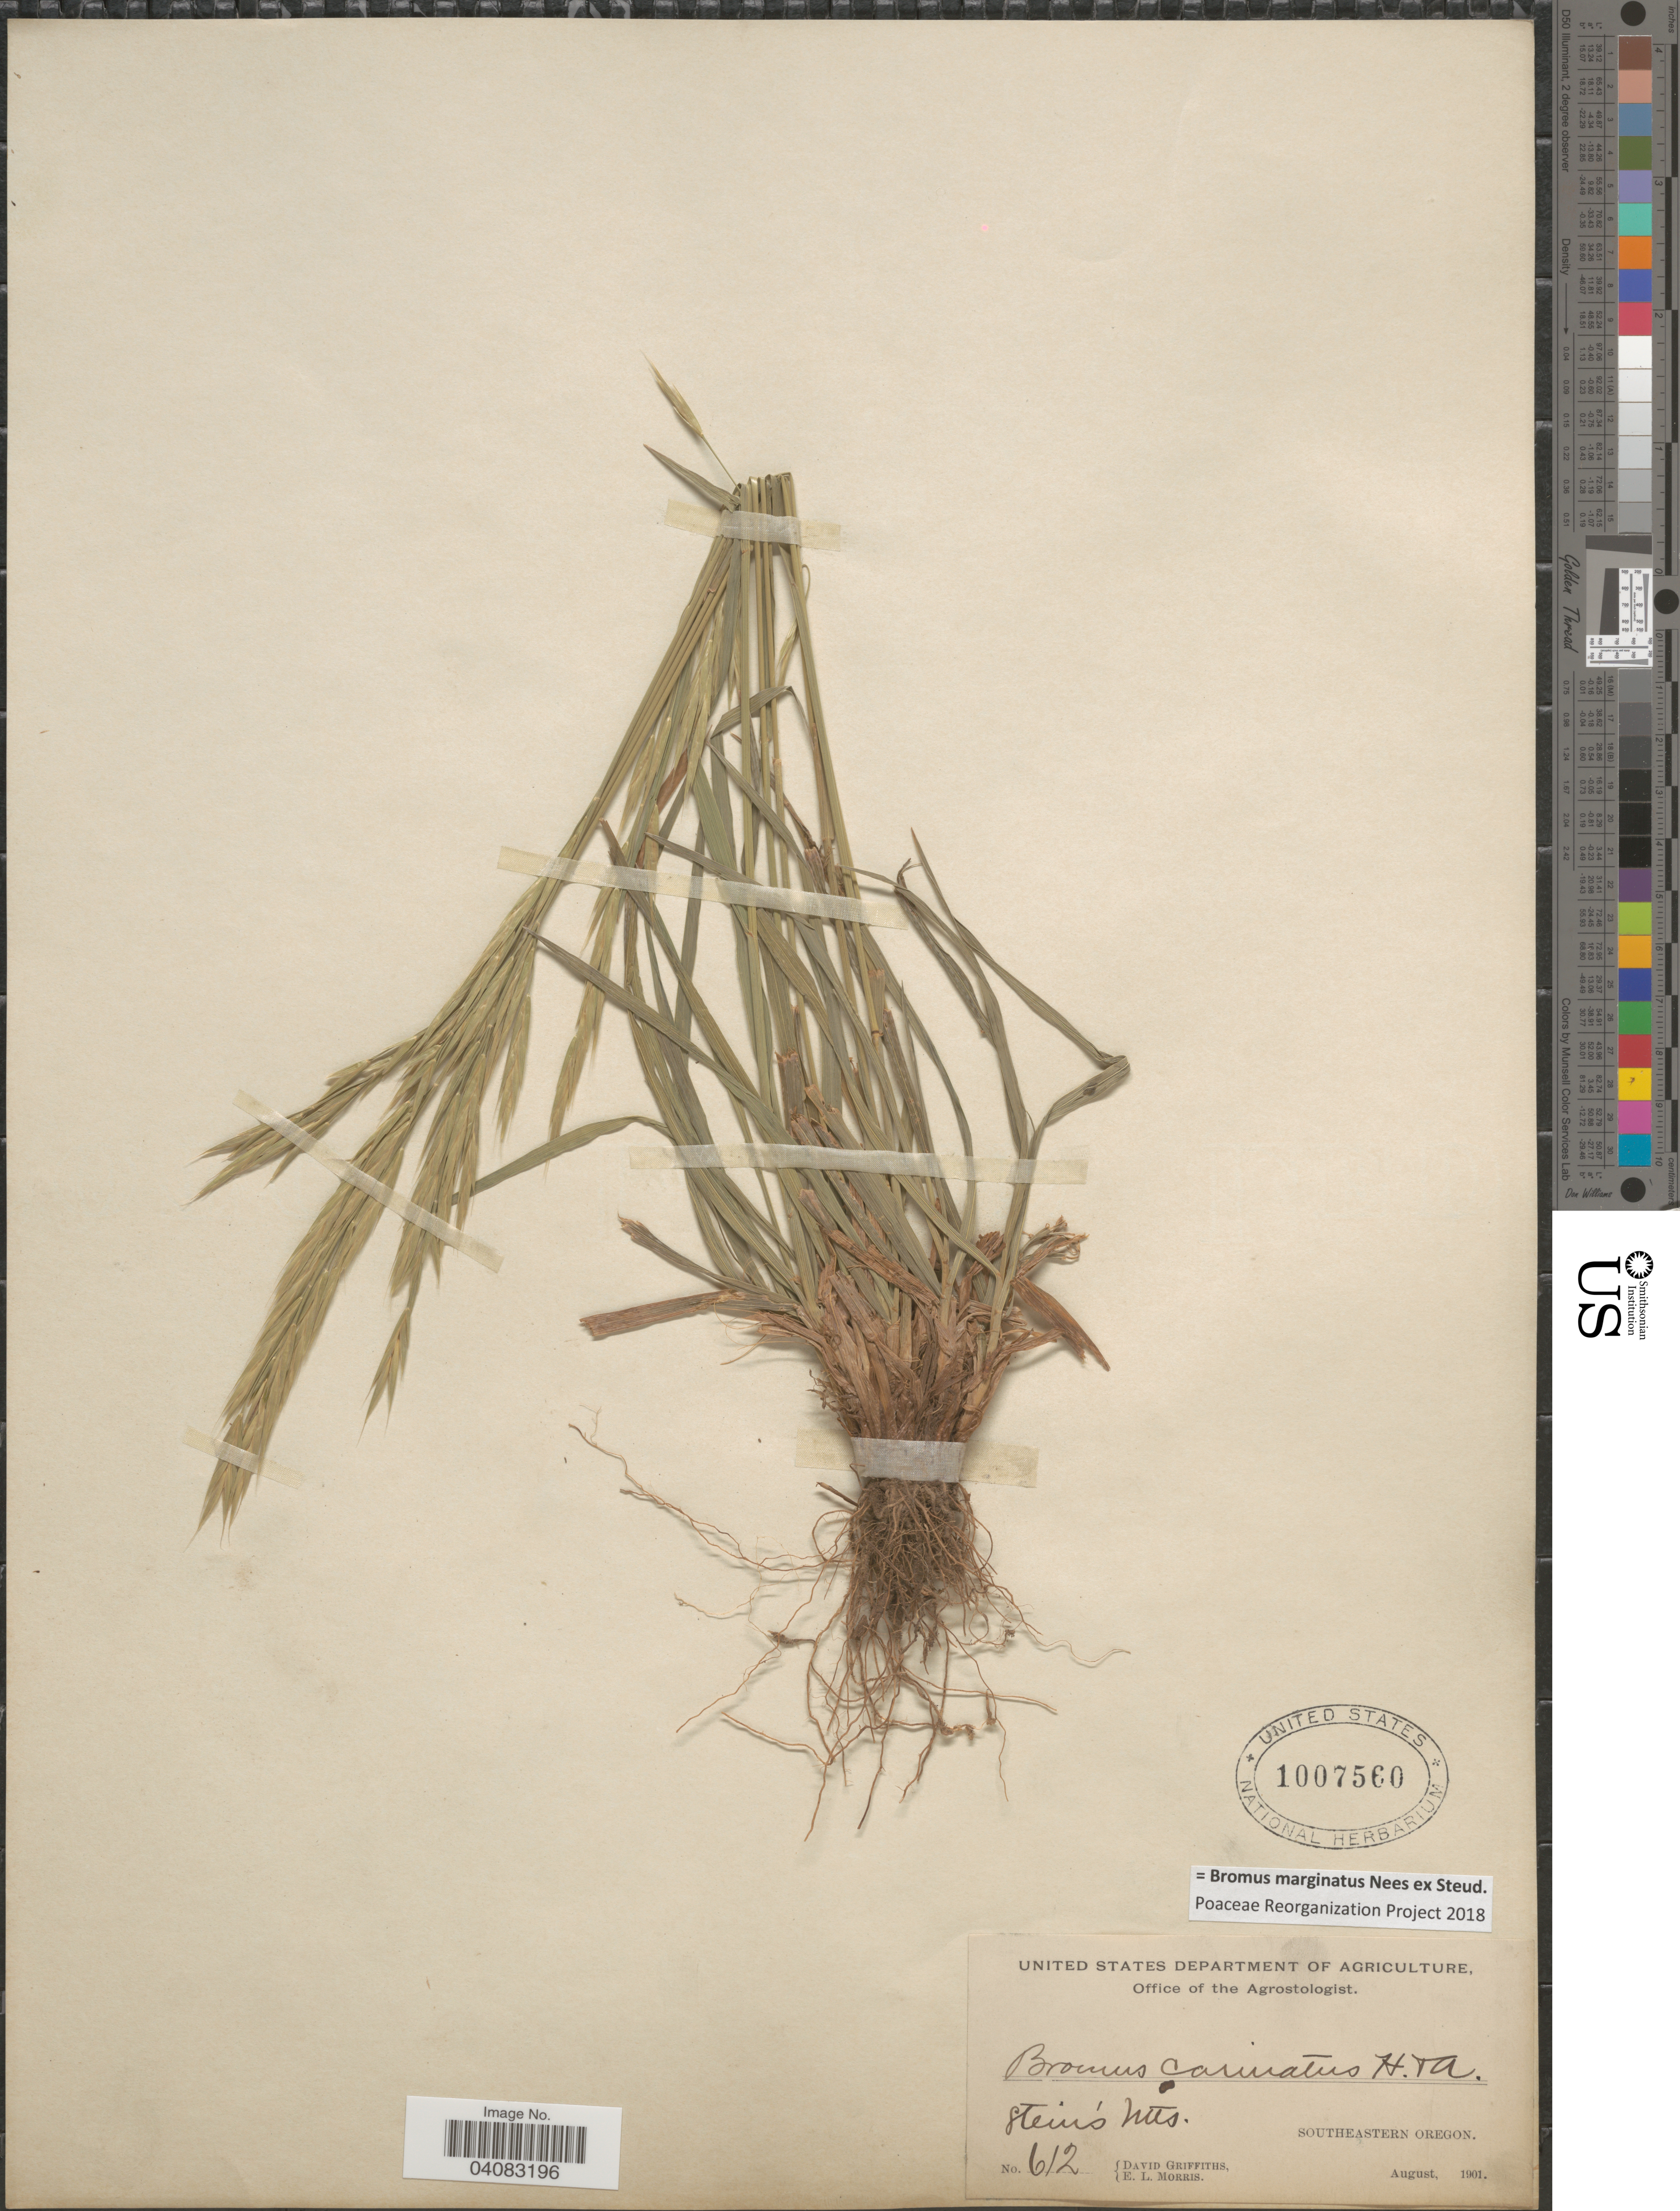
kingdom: Plantae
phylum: Tracheophyta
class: Liliopsida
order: Poales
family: Poaceae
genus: Bromus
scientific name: Bromus marginatus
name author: Nees ex Steud.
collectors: D. Griffiths & E. Morris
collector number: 612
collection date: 1901-08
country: United States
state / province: Oregon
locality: Stein's Mts. Southeastern Oregon.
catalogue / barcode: US 1007560